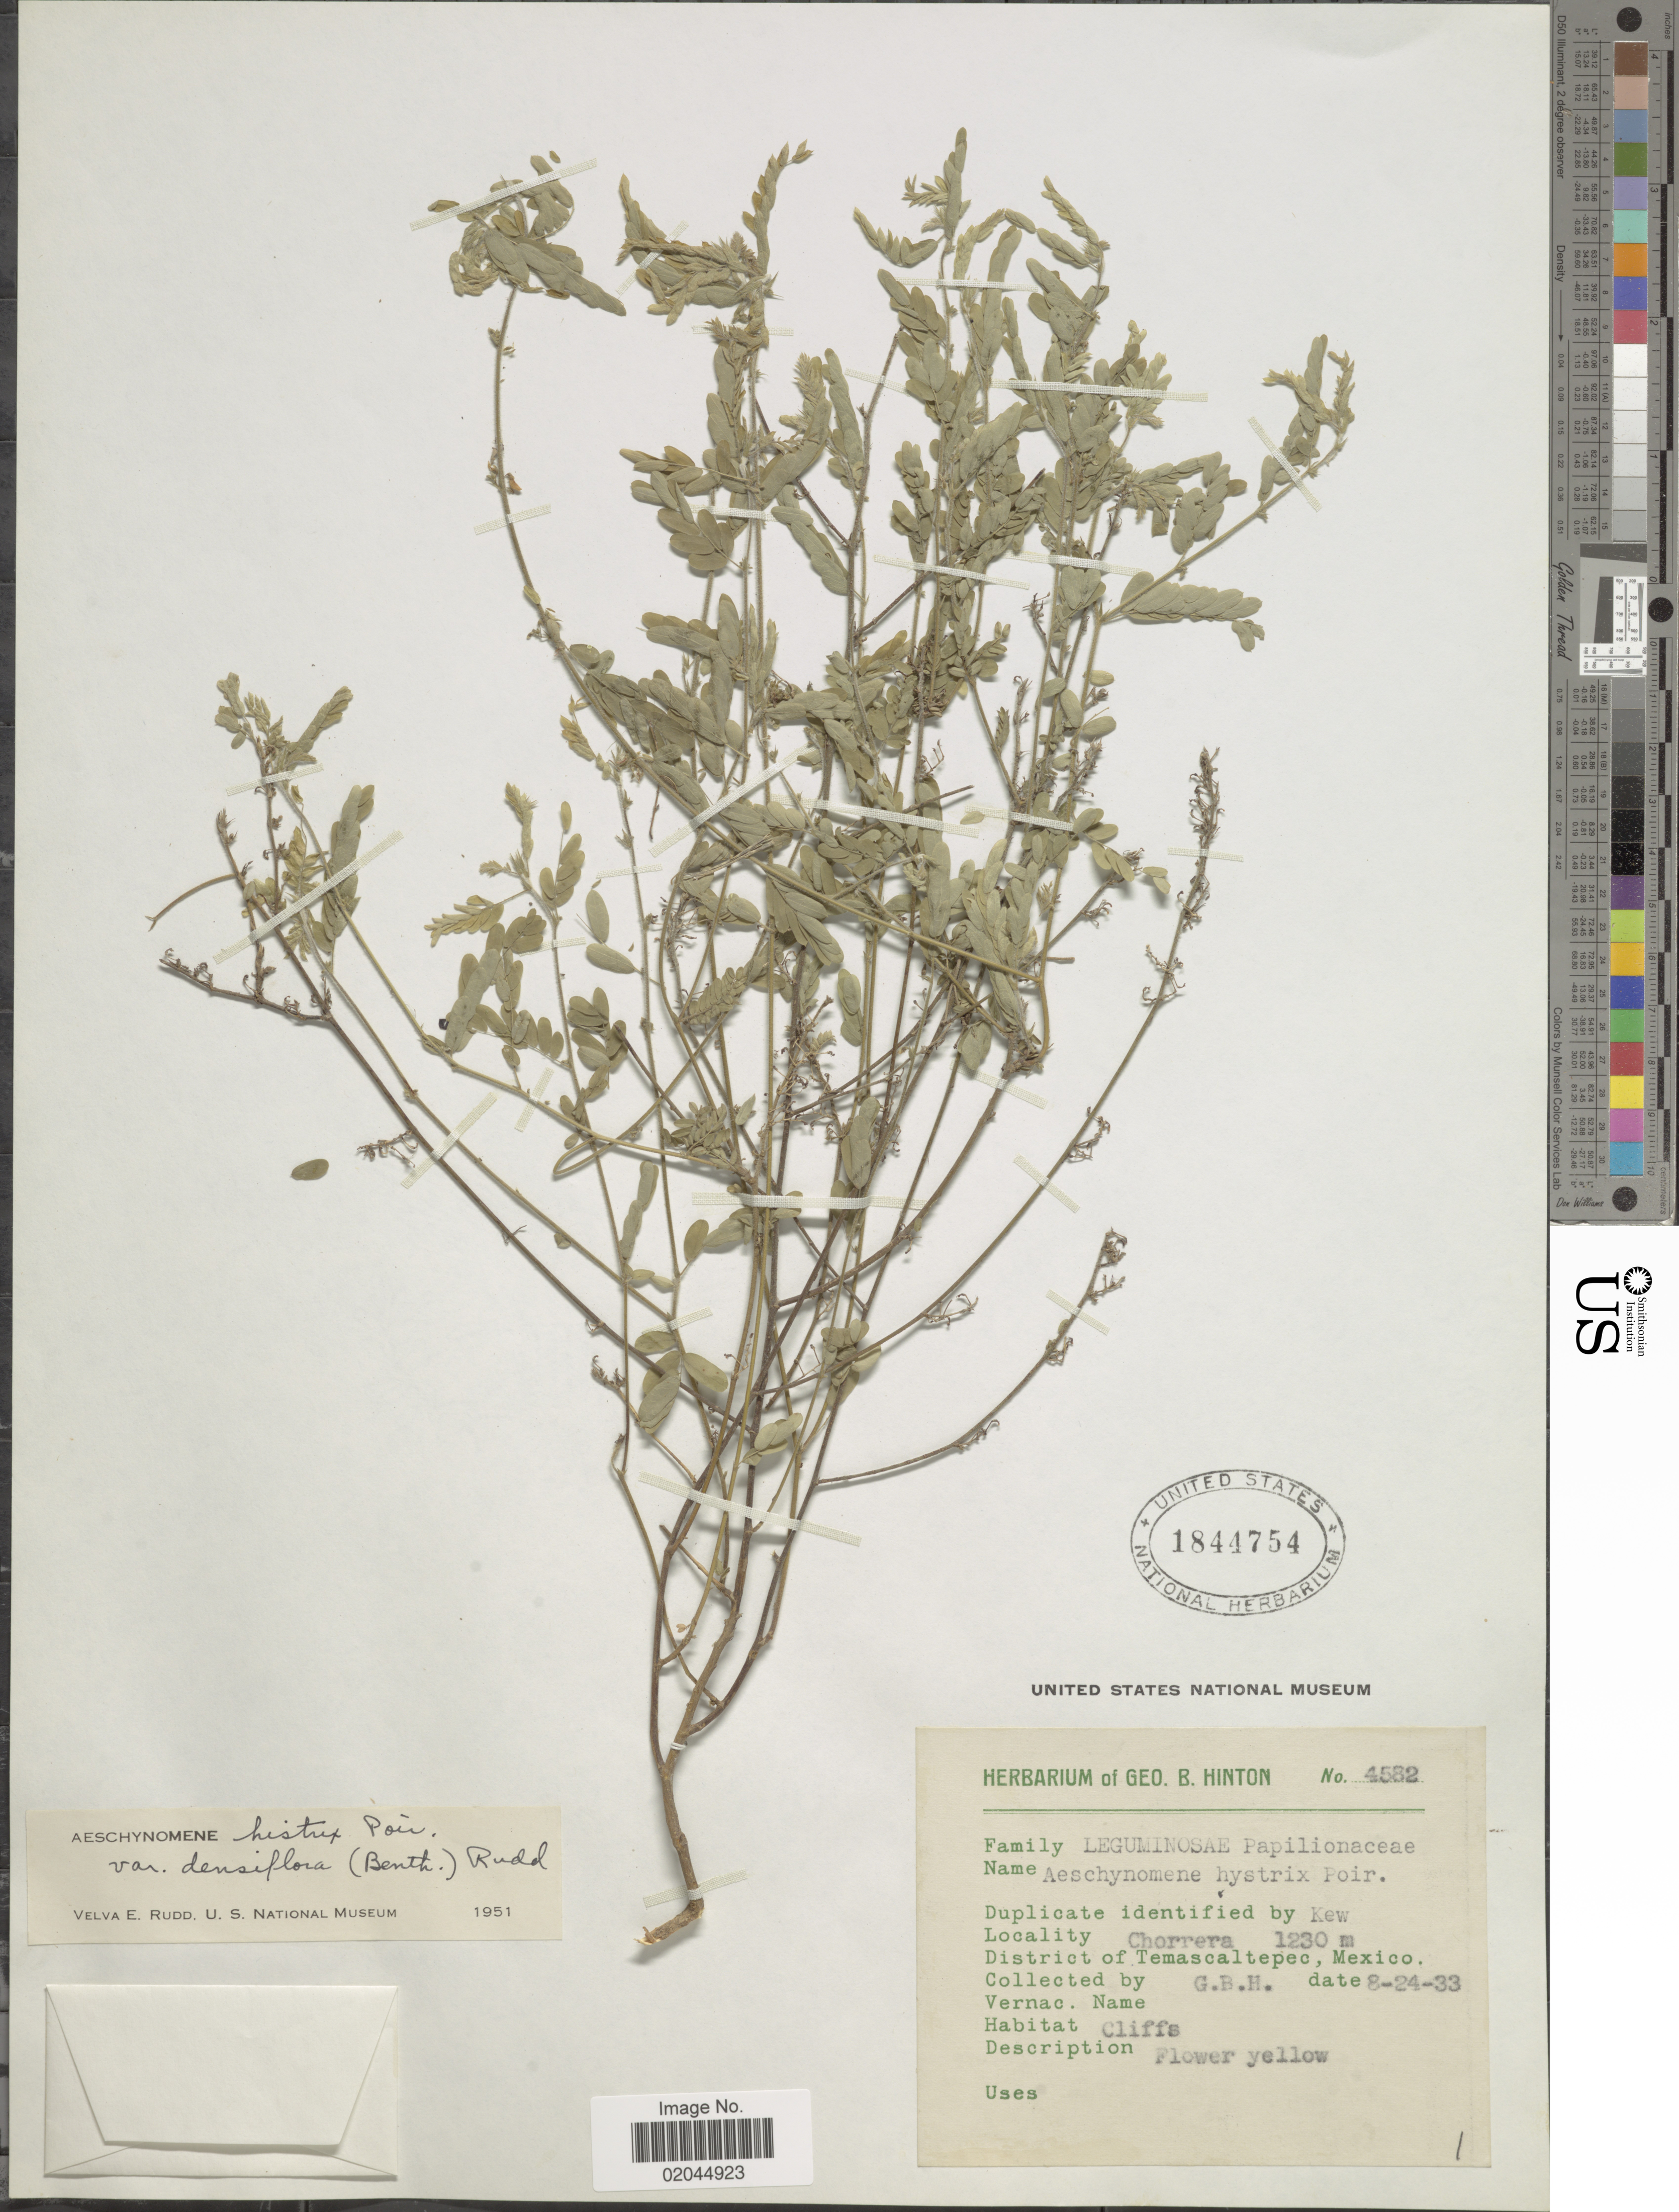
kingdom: Plantae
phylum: Tracheophyta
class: Magnoliopsida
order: Fabales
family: Fabaceae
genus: Aeschynomene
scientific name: Aeschynomene histrix var. densiflora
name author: (Benth.) Rudd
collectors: G. B. Hinton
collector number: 4582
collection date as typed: Transcribed d/m/y: 24/8/33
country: Mexico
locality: Chorrera, District of Temascaltepec, Mexico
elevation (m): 1230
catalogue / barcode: US 1844754